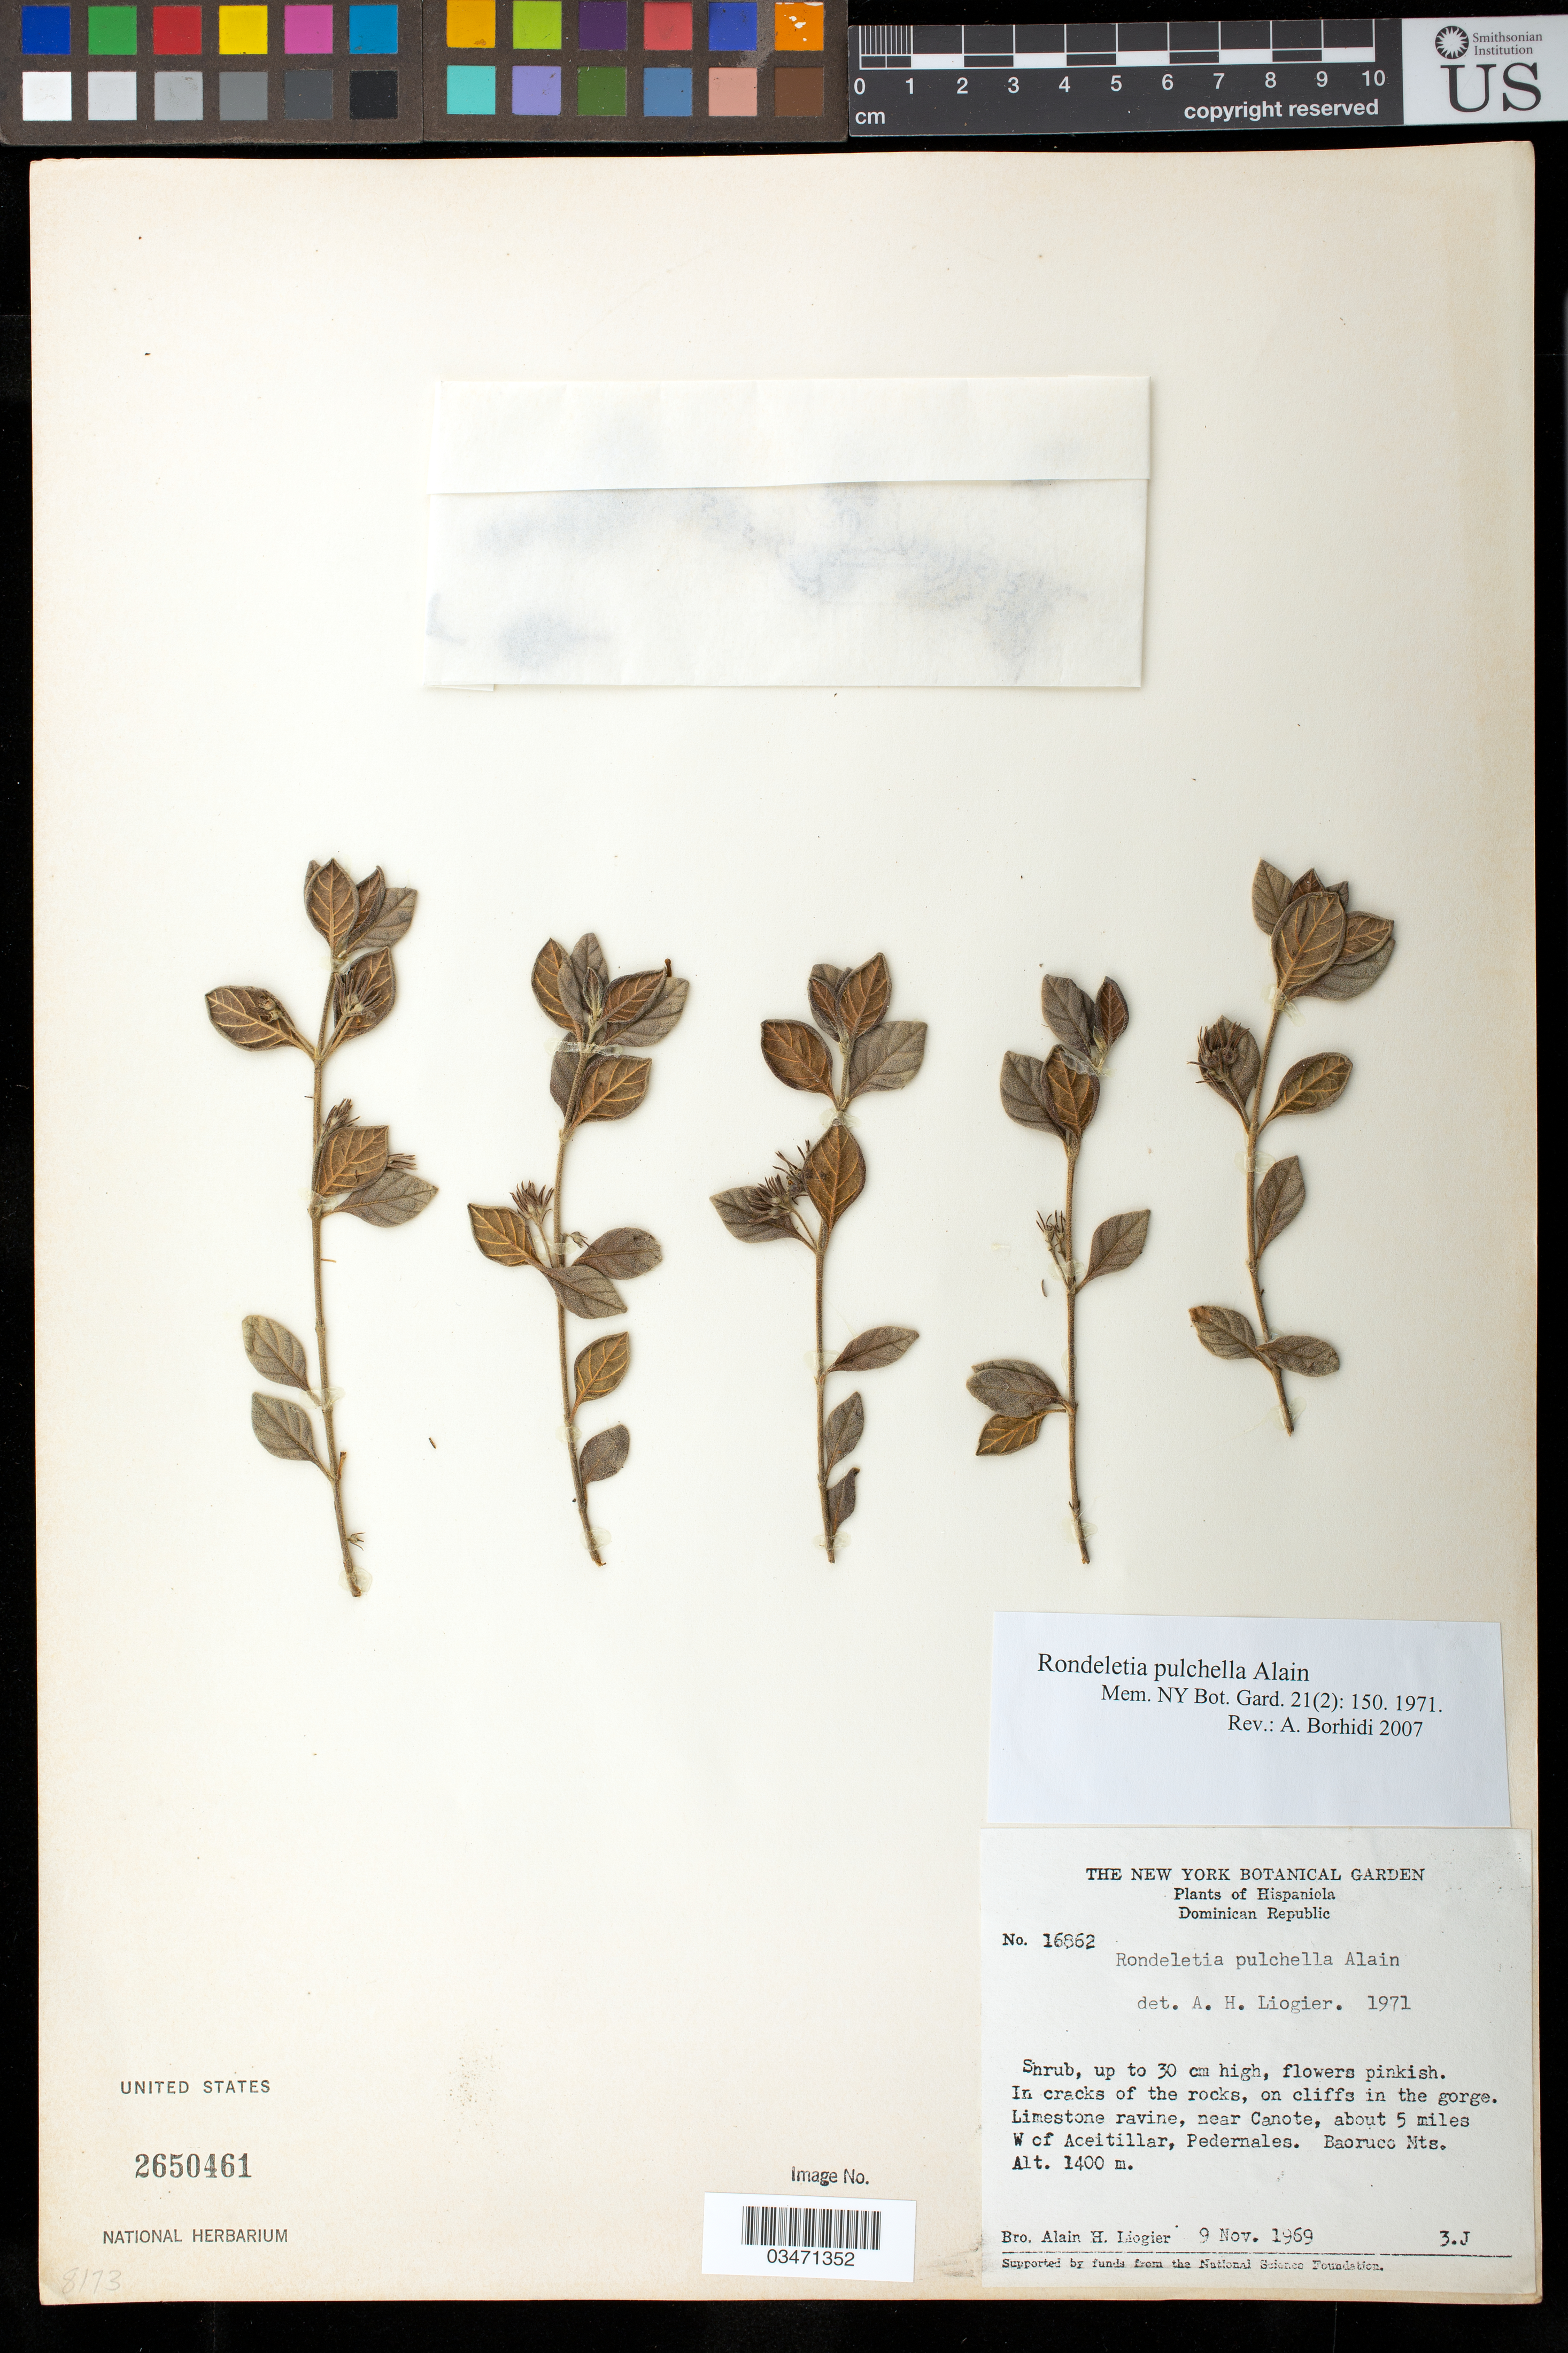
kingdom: Plantae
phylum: Tracheophyta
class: Magnoliopsida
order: Gentianales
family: Rubiaceae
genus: Rondeletia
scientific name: Rondeletia pulchella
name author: Alain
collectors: A. H. Liogier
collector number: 16862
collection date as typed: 09 Nov 1969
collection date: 1969-11-09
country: Dominican Republic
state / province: Pedernales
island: Hispaniola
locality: Limestone ravine, Canote, about 5 miles W of Aceitillar, Bahoruco Mts.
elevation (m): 1400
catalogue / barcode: US 2650461